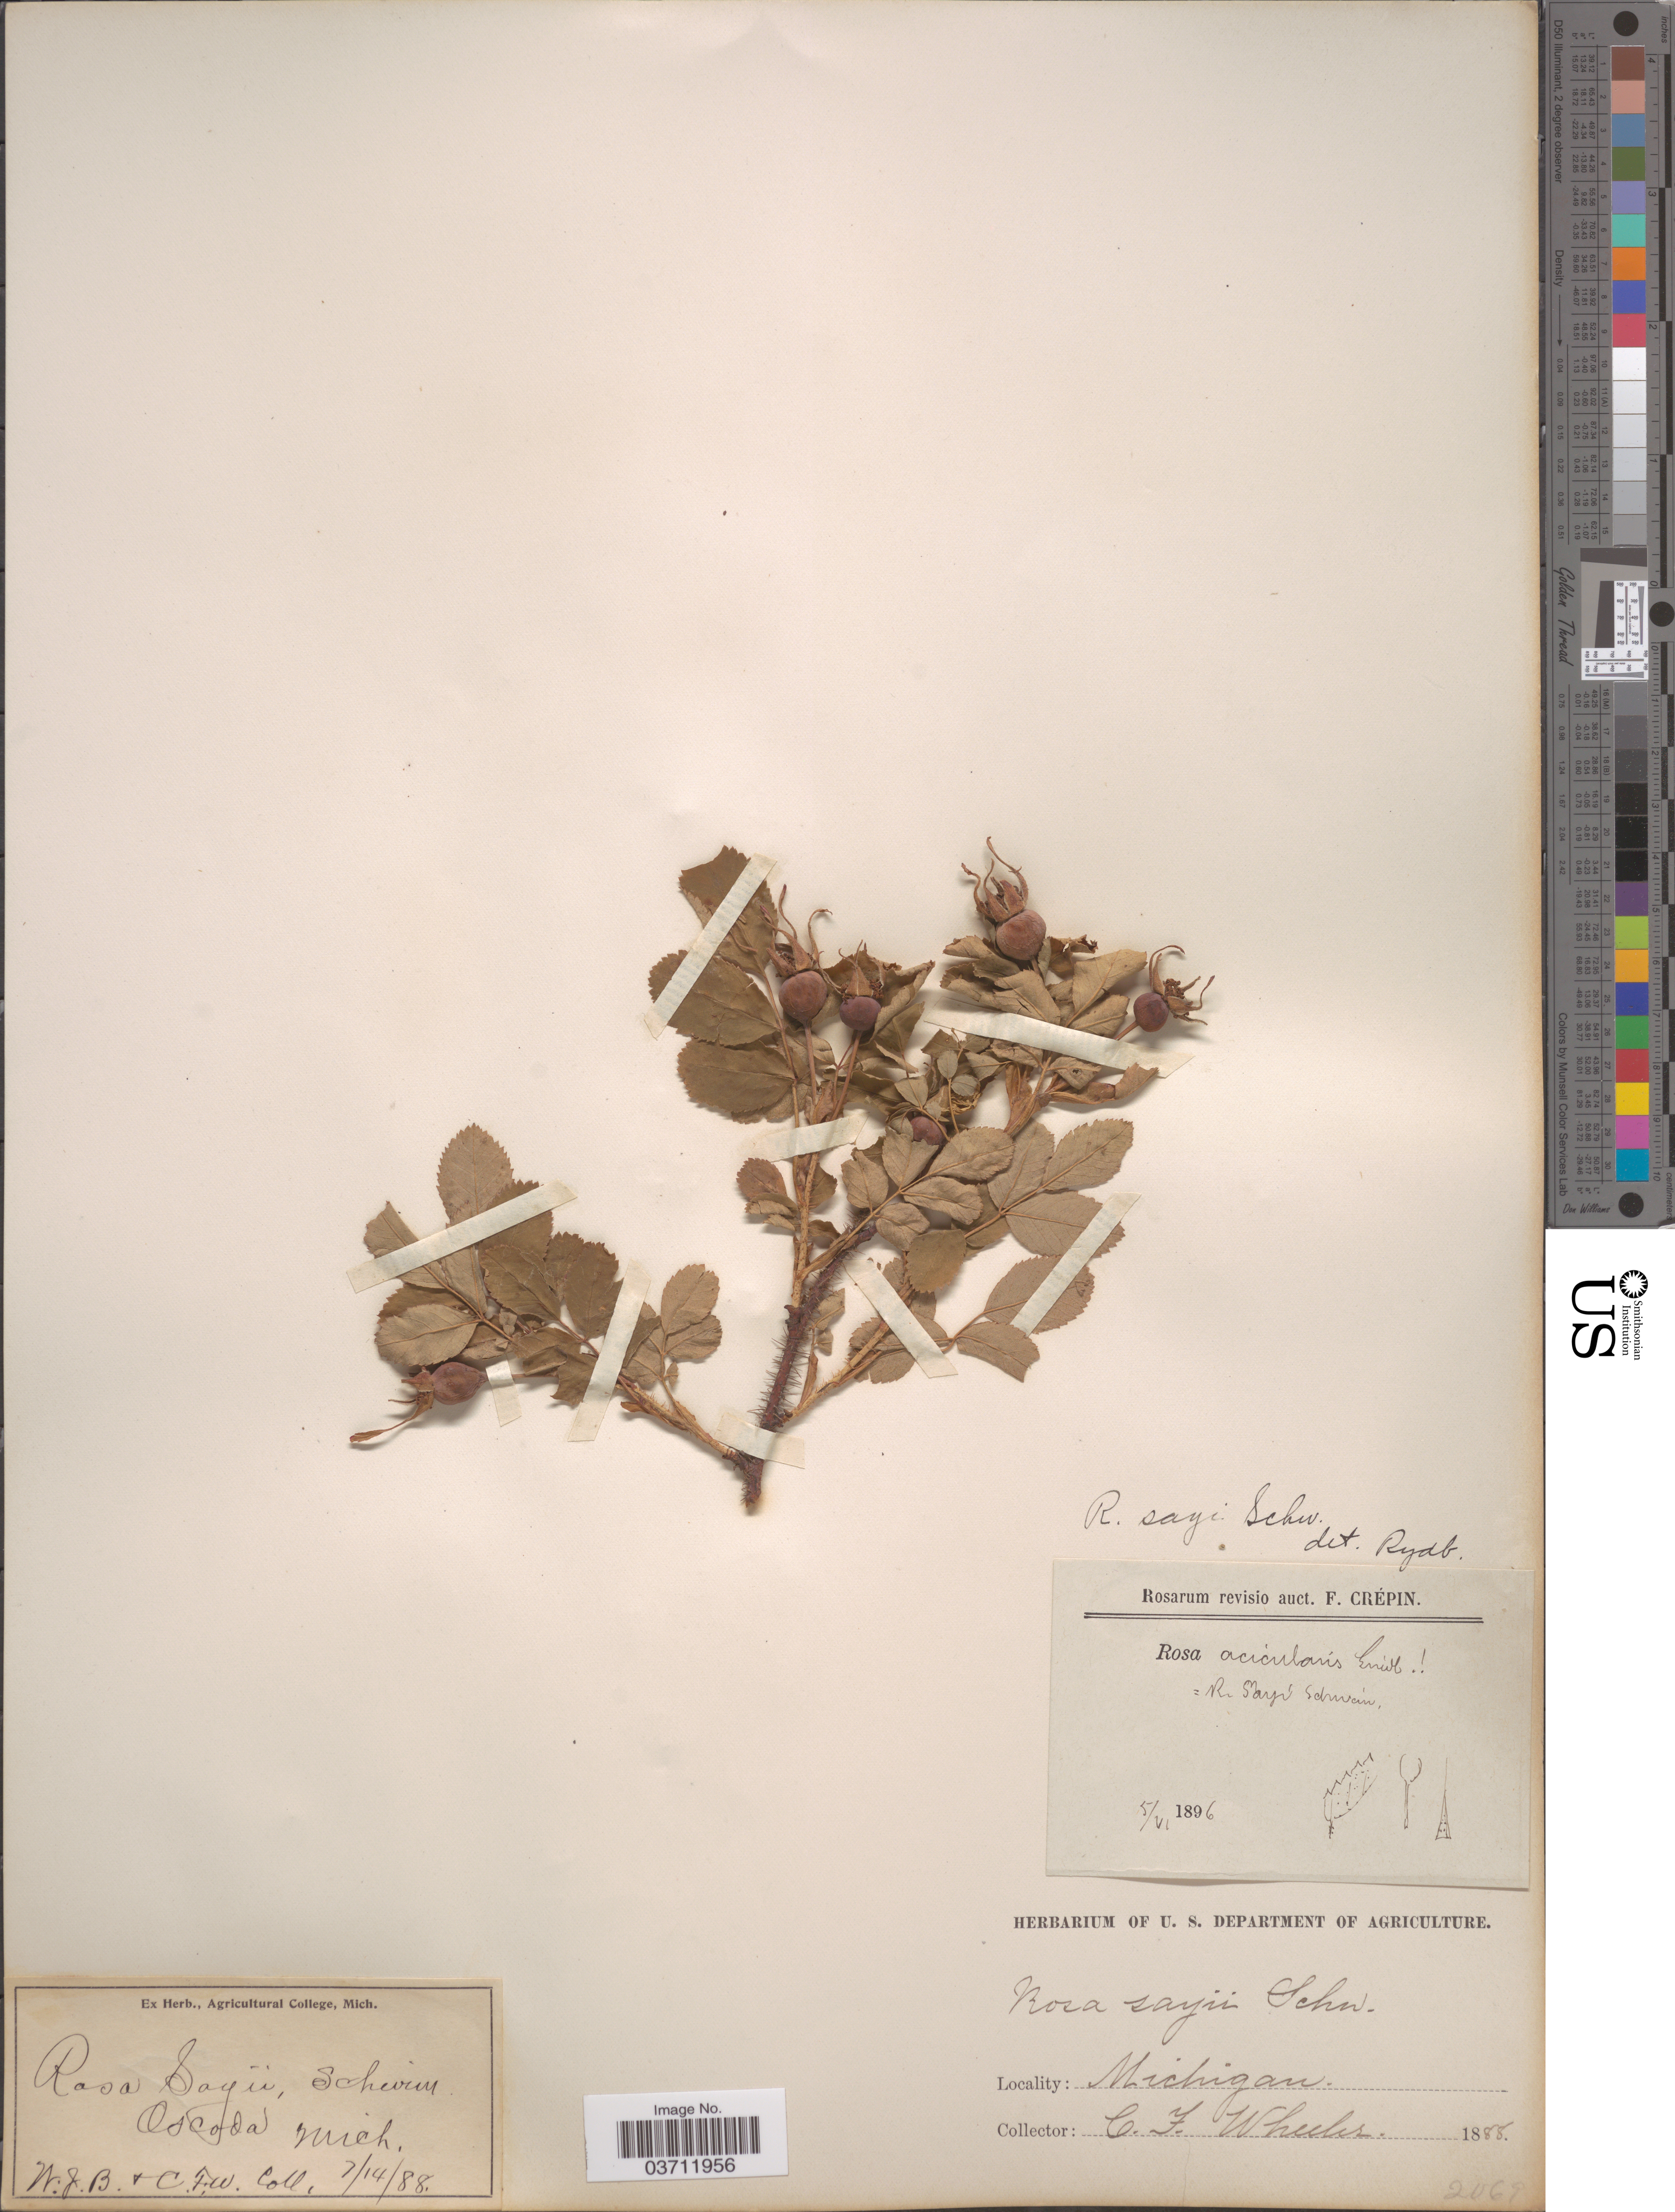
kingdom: Plantae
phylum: Tracheophyta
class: Magnoliopsida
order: Rosales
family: Rosaceae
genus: Rosa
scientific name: Rosa sayi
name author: Schwein.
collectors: M. J. B. & C. Wheeler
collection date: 1888-07-14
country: United States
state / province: Michigan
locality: Oscoda.